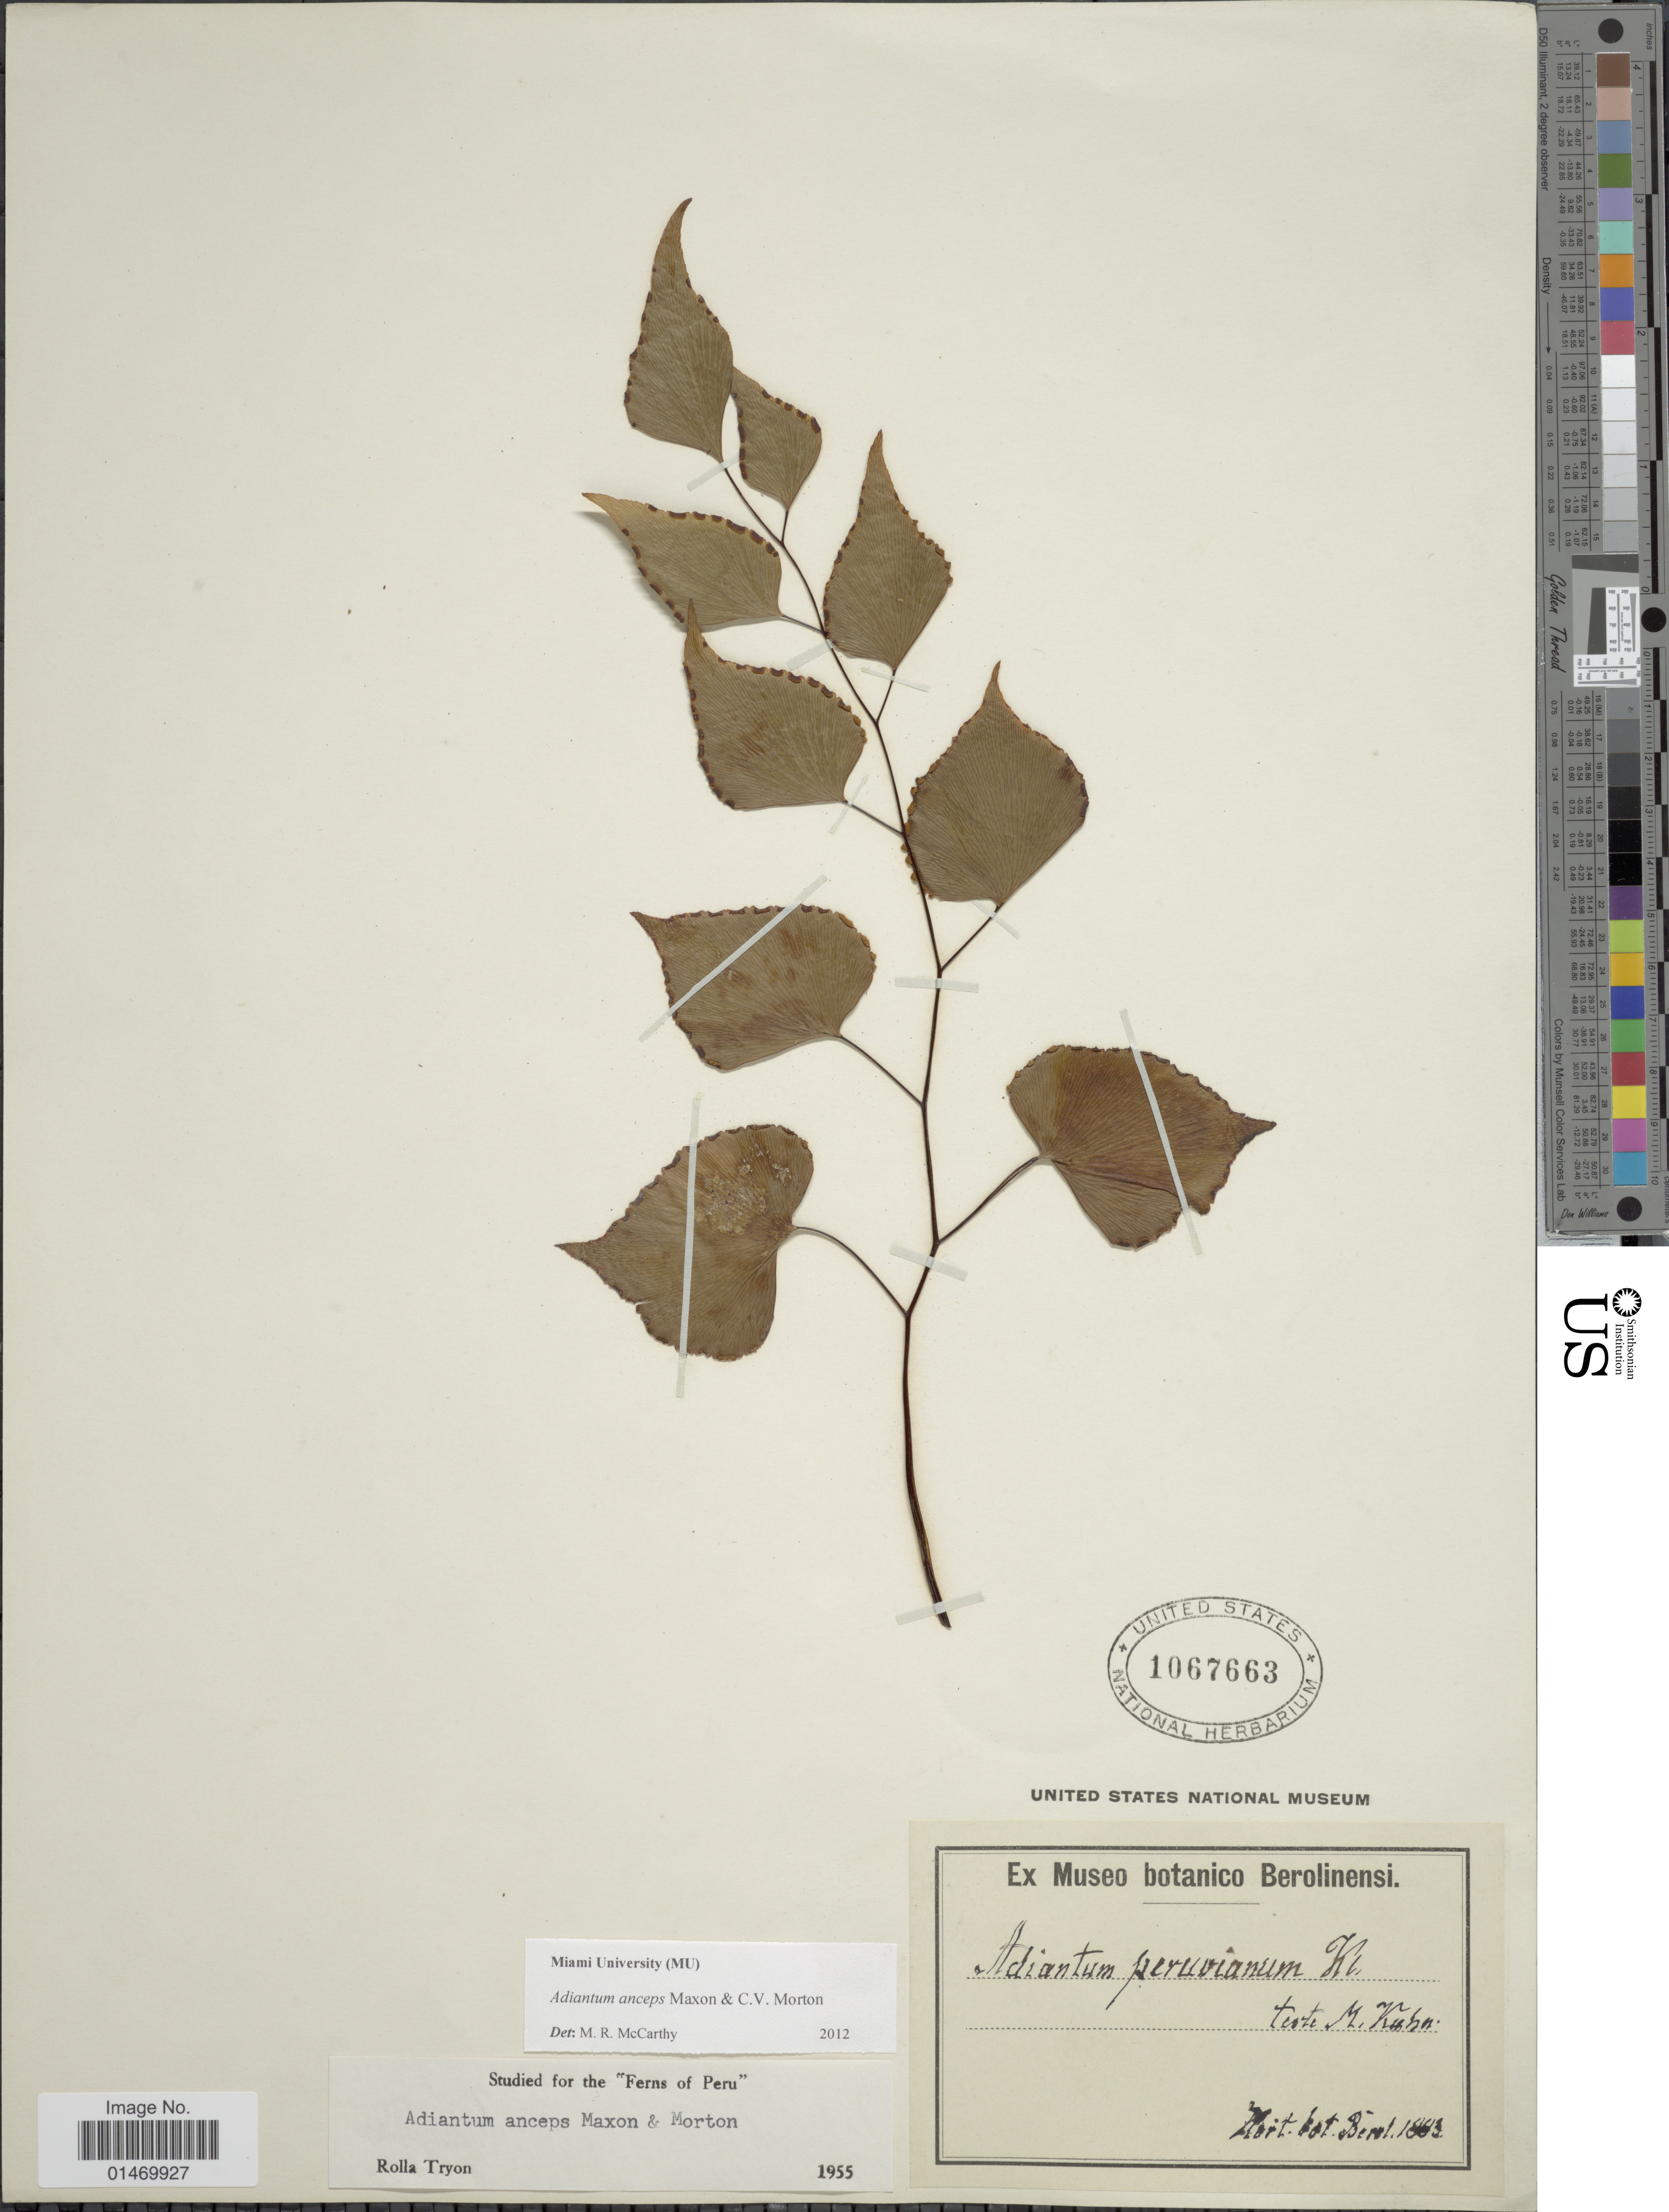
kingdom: Plantae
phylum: Tracheophyta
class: Polypodiopsida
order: Polypodiales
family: Pteridaceae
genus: Adiantum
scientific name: Adiantum anceps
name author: Maxon & C.V. Morton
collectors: ex Museo Botanico Berolinensi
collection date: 1883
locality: Hort bot. Berol [interpreted]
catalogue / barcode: US 1067663